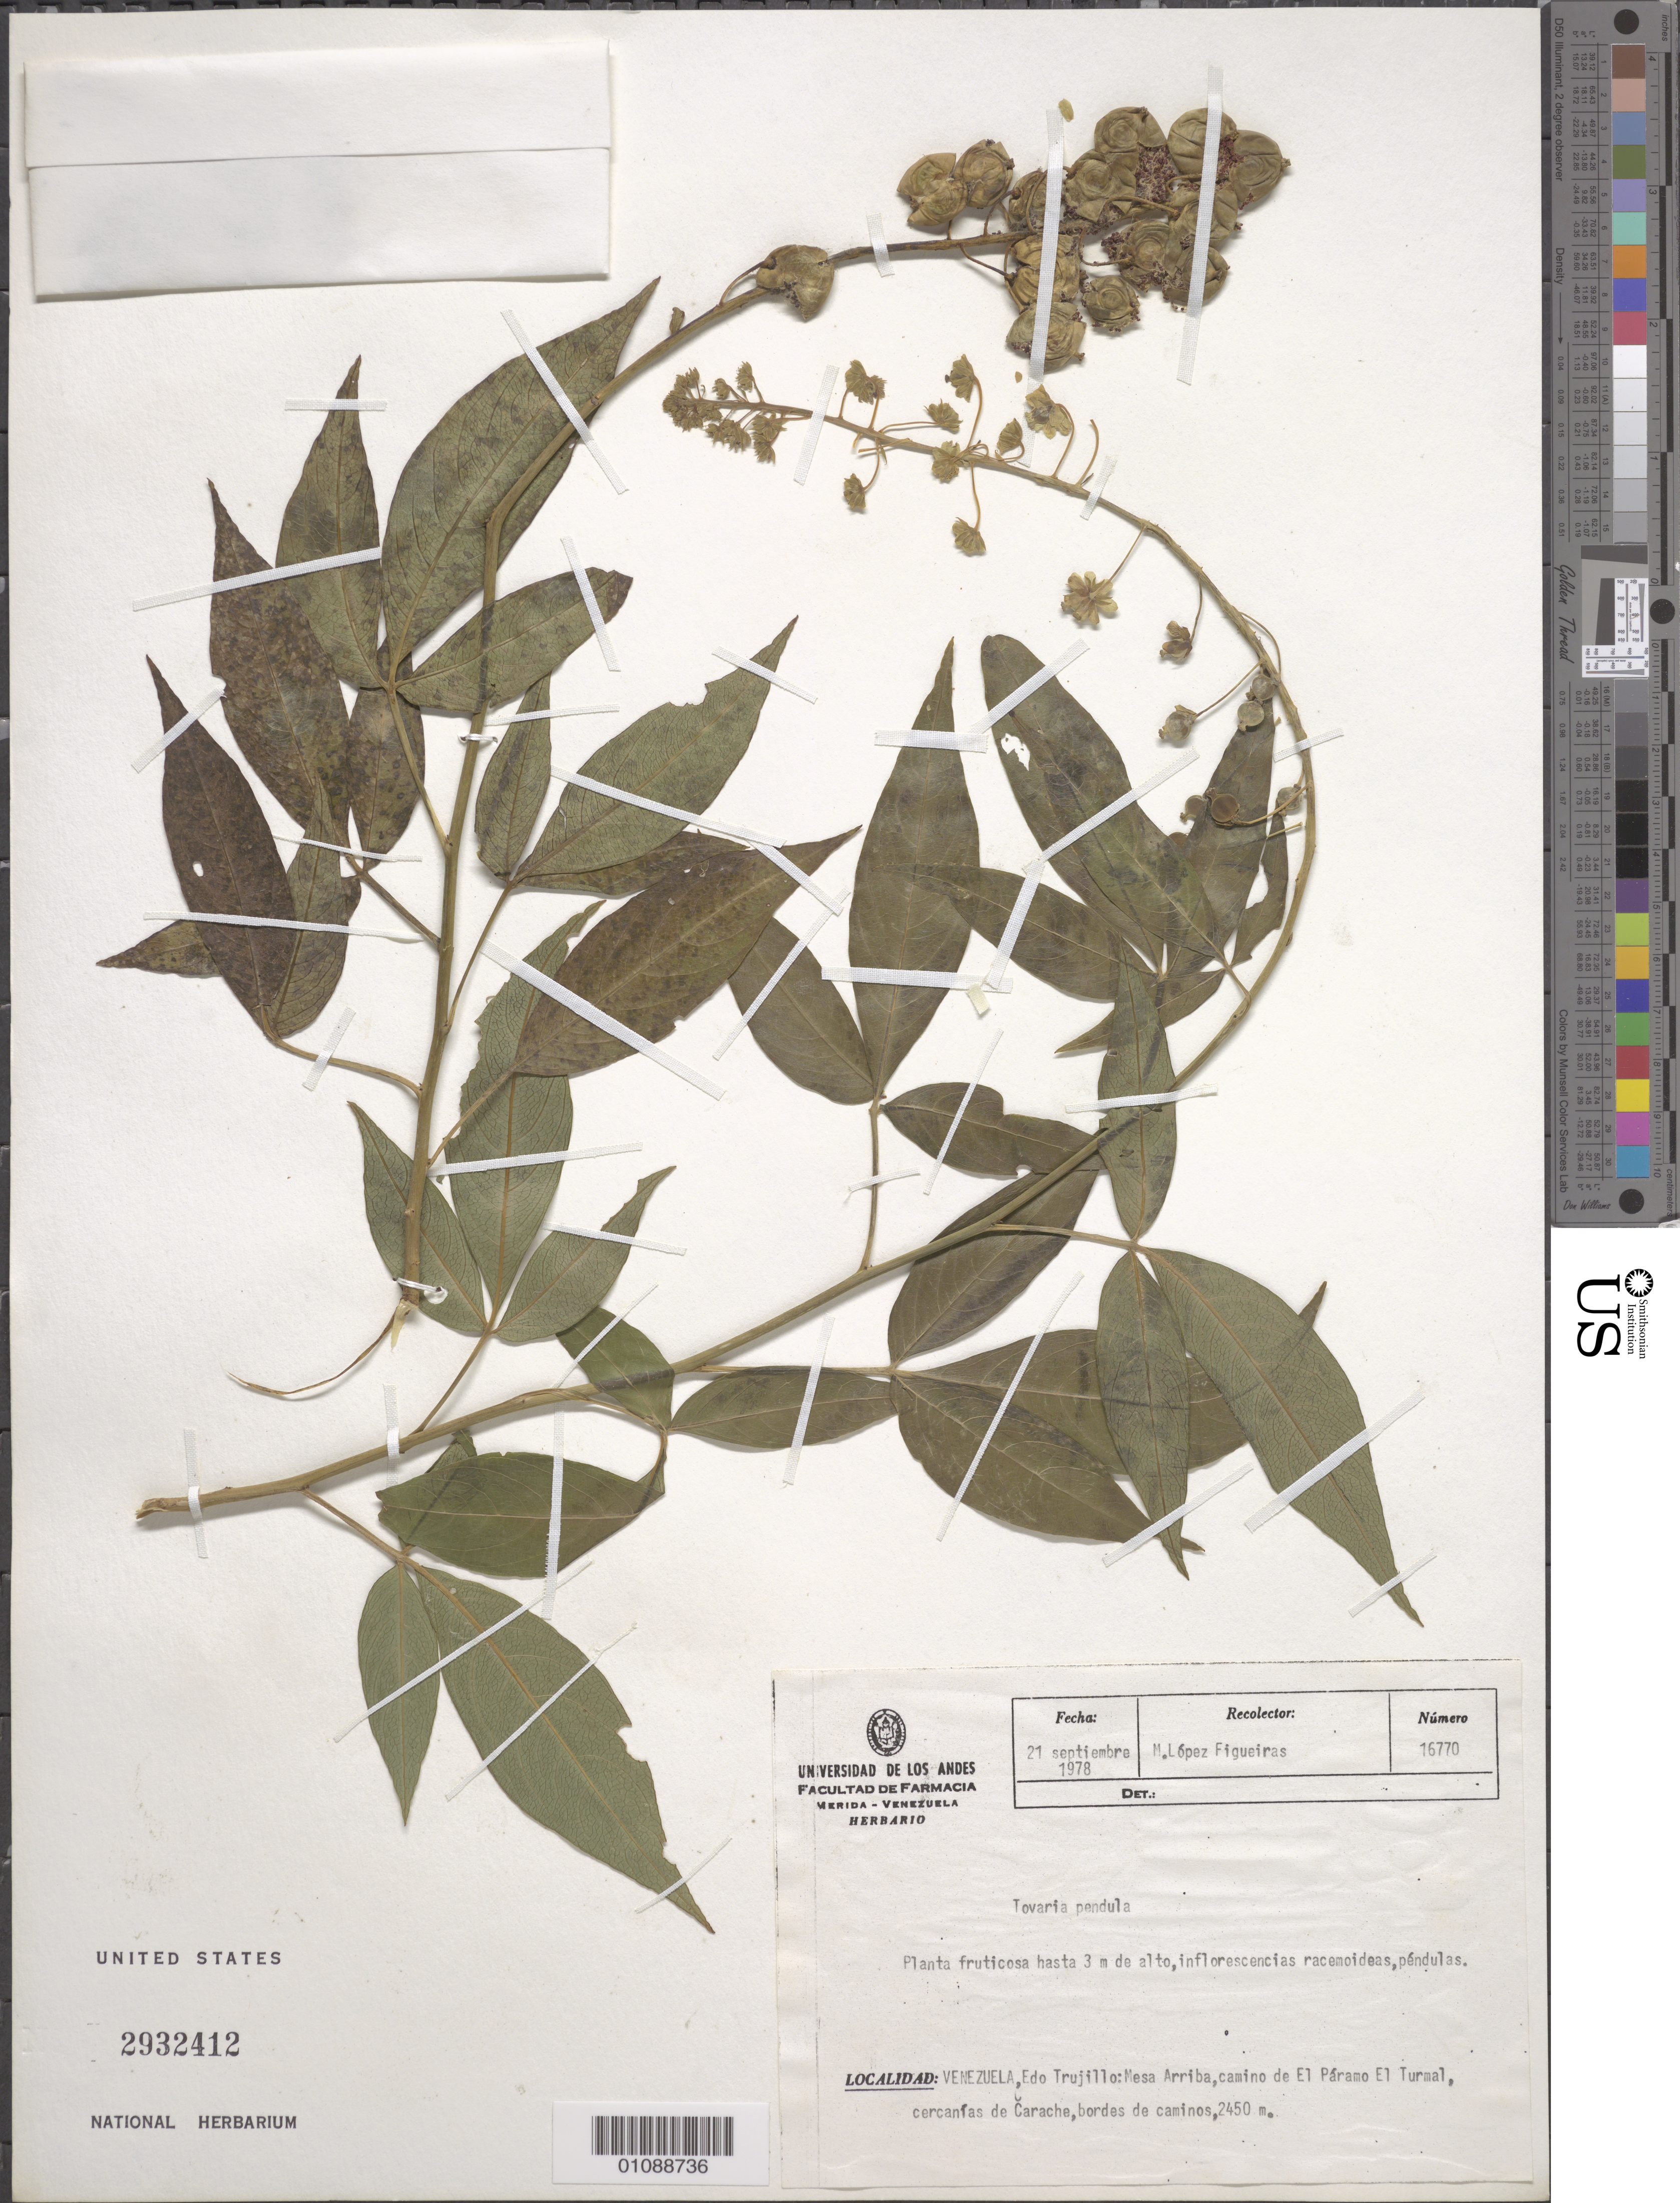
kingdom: Plantae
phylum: Tracheophyta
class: Magnoliopsida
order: Brassicales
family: Tovariaceae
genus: Tovaria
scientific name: Tovaria pendula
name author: Ruiz & Pav.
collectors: M. López Figueiras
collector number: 16770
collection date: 1978-09-21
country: Venezuela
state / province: Trujillo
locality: Mesa Arriba, camino de El Paramo El Turmal, cercanias de Carache, borders de camino.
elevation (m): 2450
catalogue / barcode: US 2932412